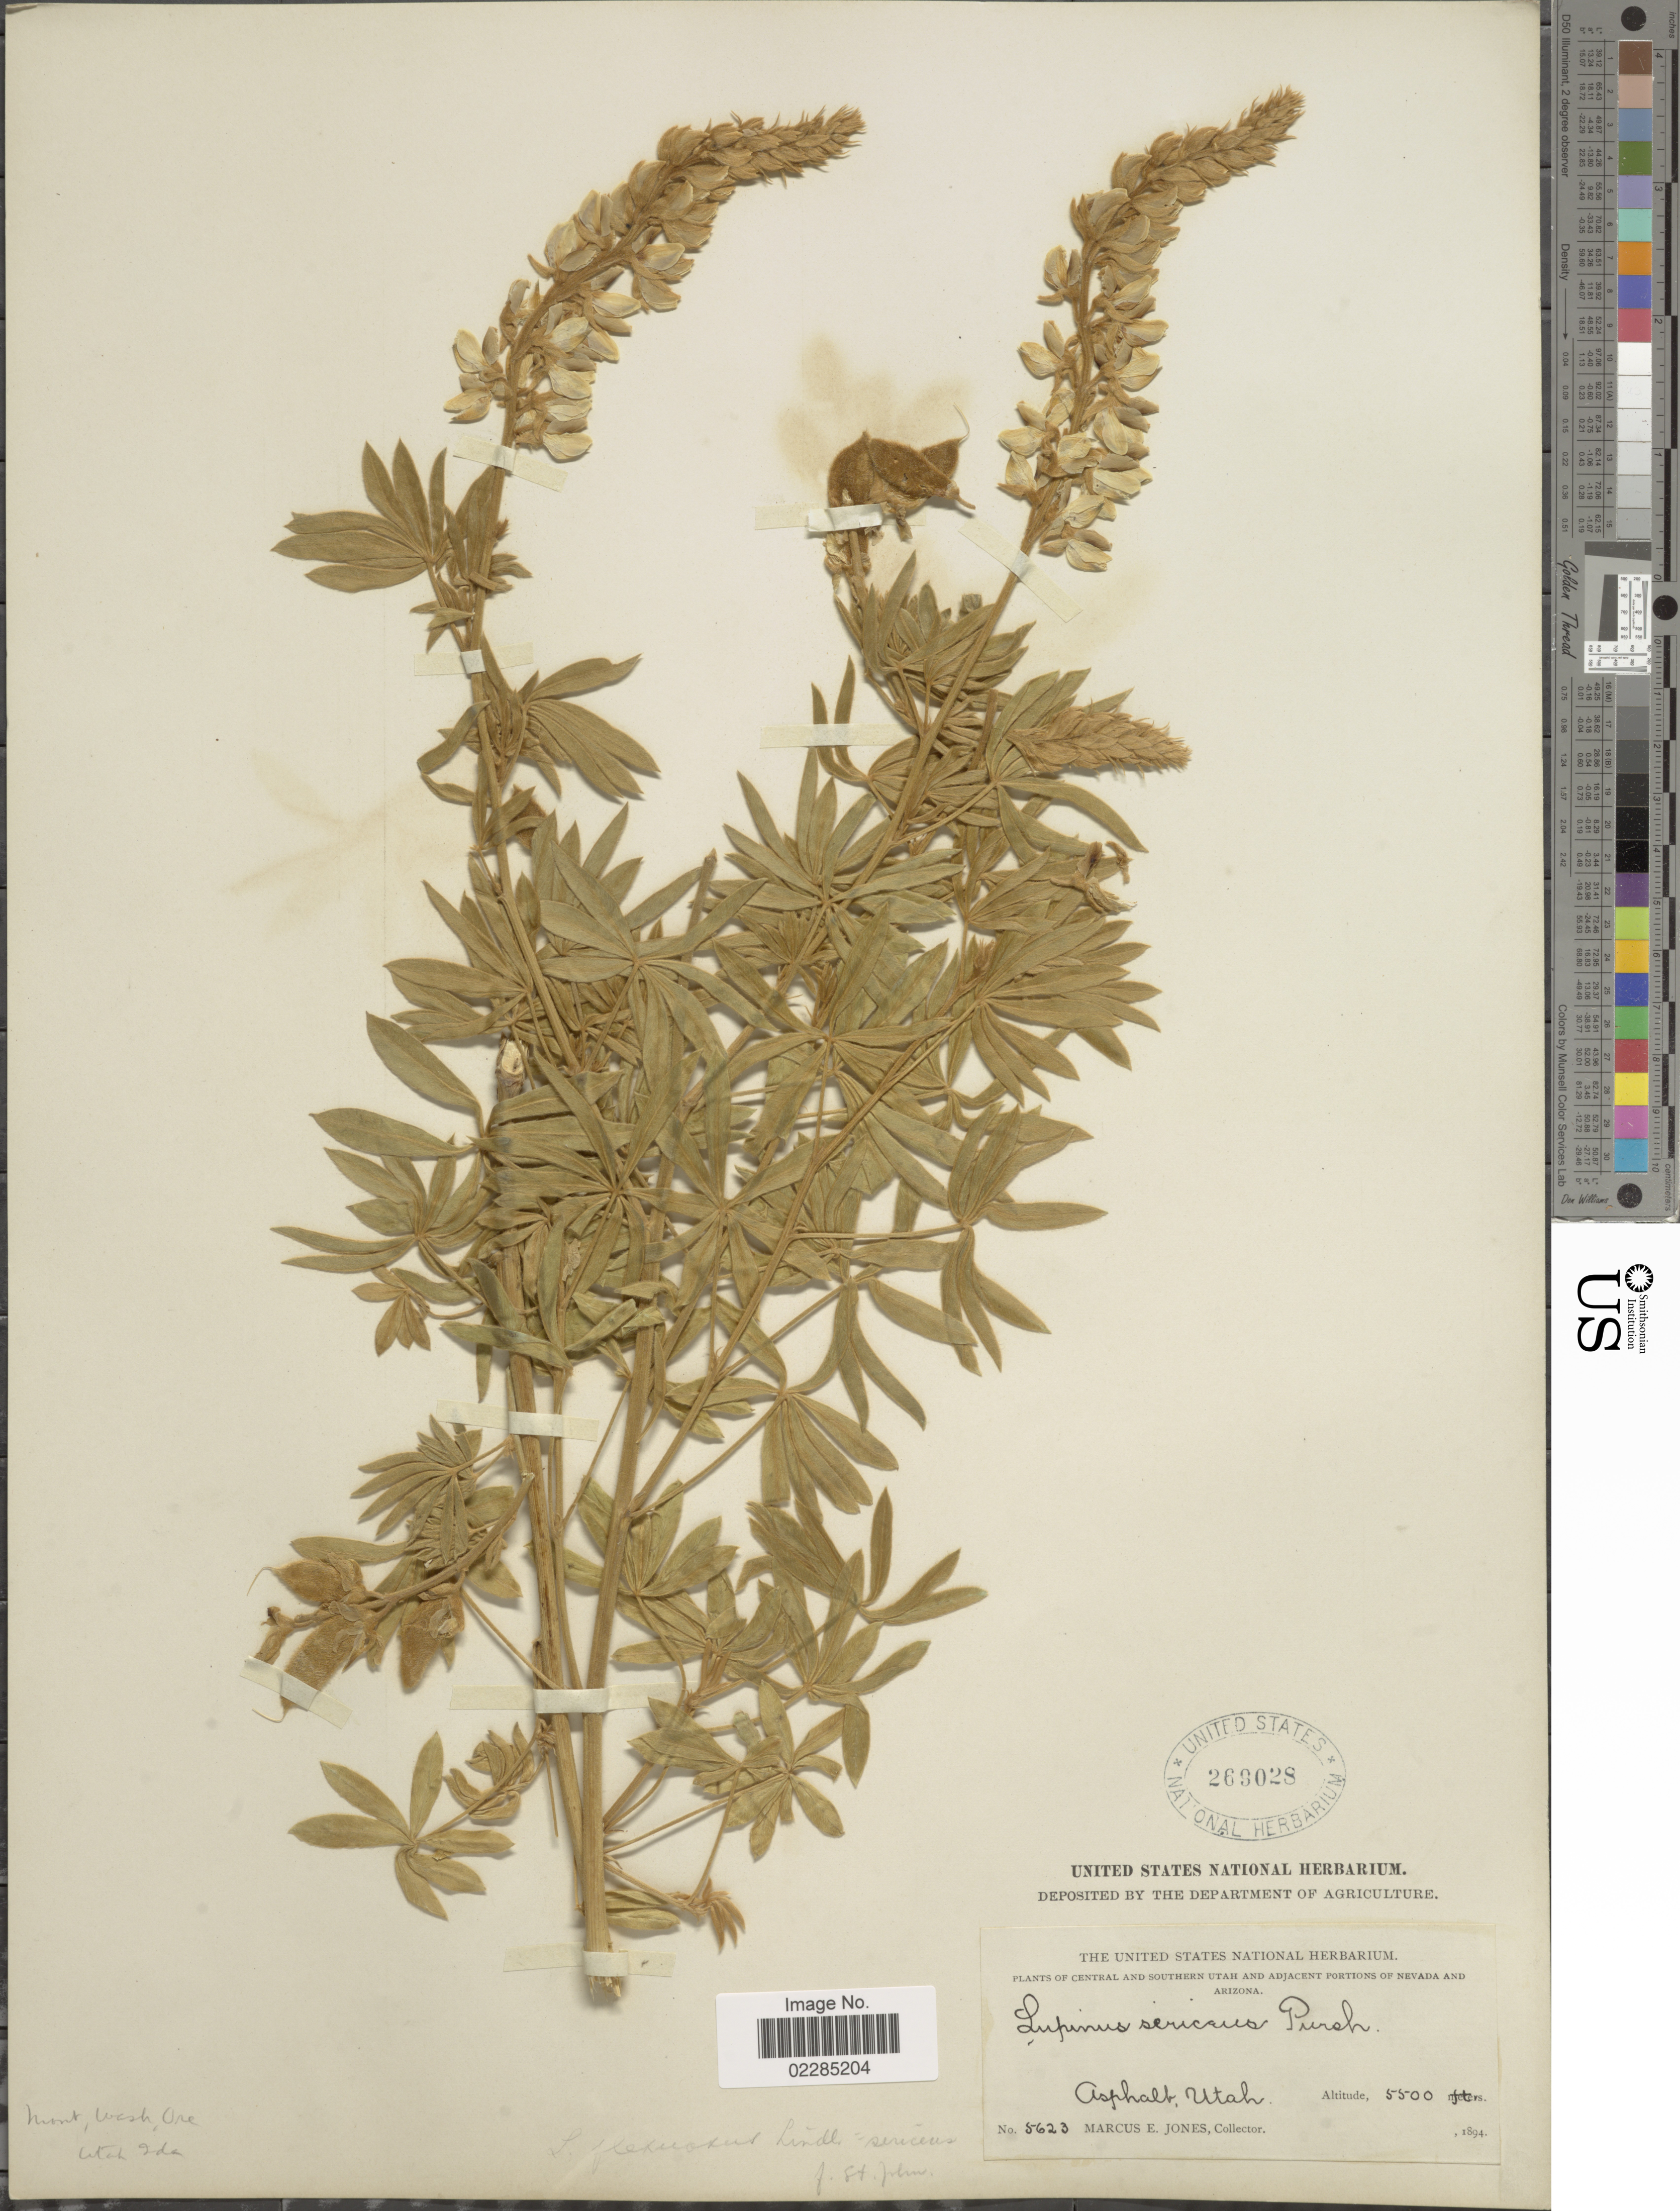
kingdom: Plantae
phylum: Tracheophyta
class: Magnoliopsida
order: Fabales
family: Fabaceae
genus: Lupinus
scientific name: Lupinus flexuosus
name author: Lindley ex J. Agardh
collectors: M. E. Jones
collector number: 5623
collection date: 1894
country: United States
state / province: Utah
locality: Central and southern Utah and adjacent portions of Nevada and Arizona. Asphalt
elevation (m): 1676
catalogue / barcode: US 269028